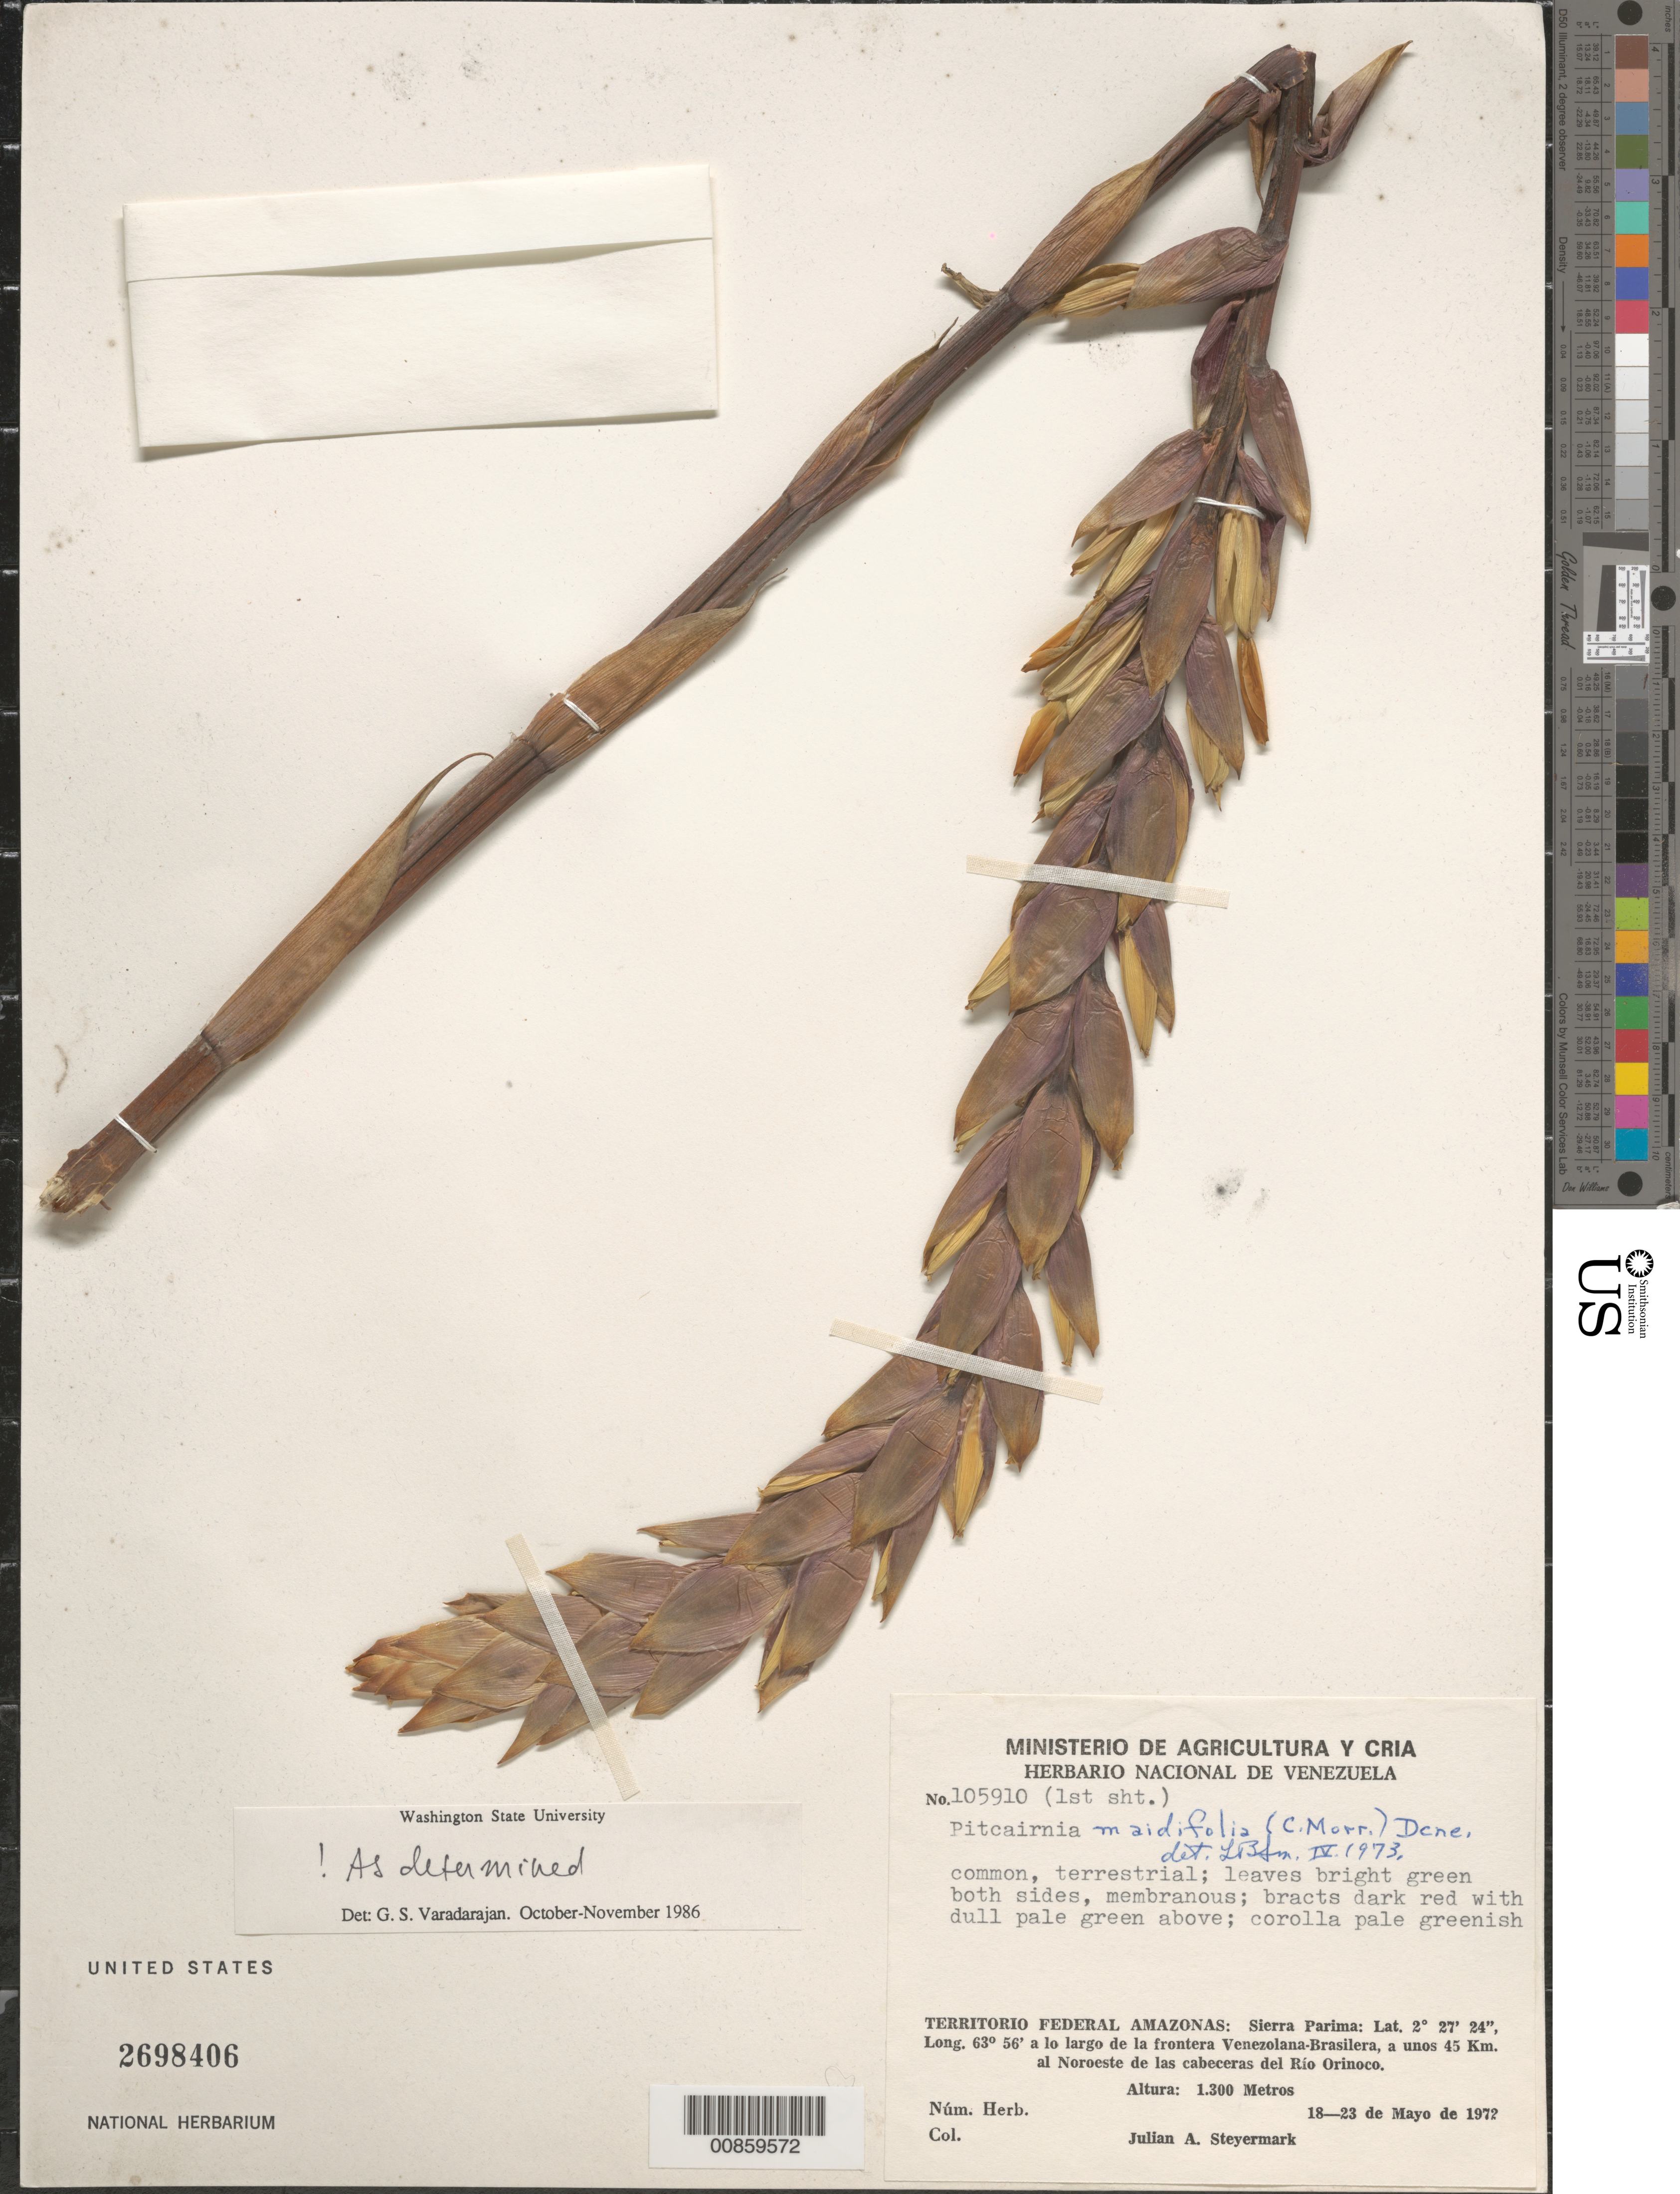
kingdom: Plantae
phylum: Tracheophyta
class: Liliopsida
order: Poales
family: Bromeliaceae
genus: Pitcairnia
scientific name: Pitcairnia maidifolia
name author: (C. Morren) Decne. ex Planch.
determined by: Varadarajan, G. S.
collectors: J. Steyermark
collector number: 105910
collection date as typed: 18-May-72 to 23-May-72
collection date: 1972-05-18/1972-05-23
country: Venezuela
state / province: Amazonas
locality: Sierra Parima, la frontera Venezolana-Brasilera, a unos 45 km al noroeste de las cabeceras del Río Orinoco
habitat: A lo largo de las cabeceras del rio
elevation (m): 1300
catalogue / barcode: US 2698406